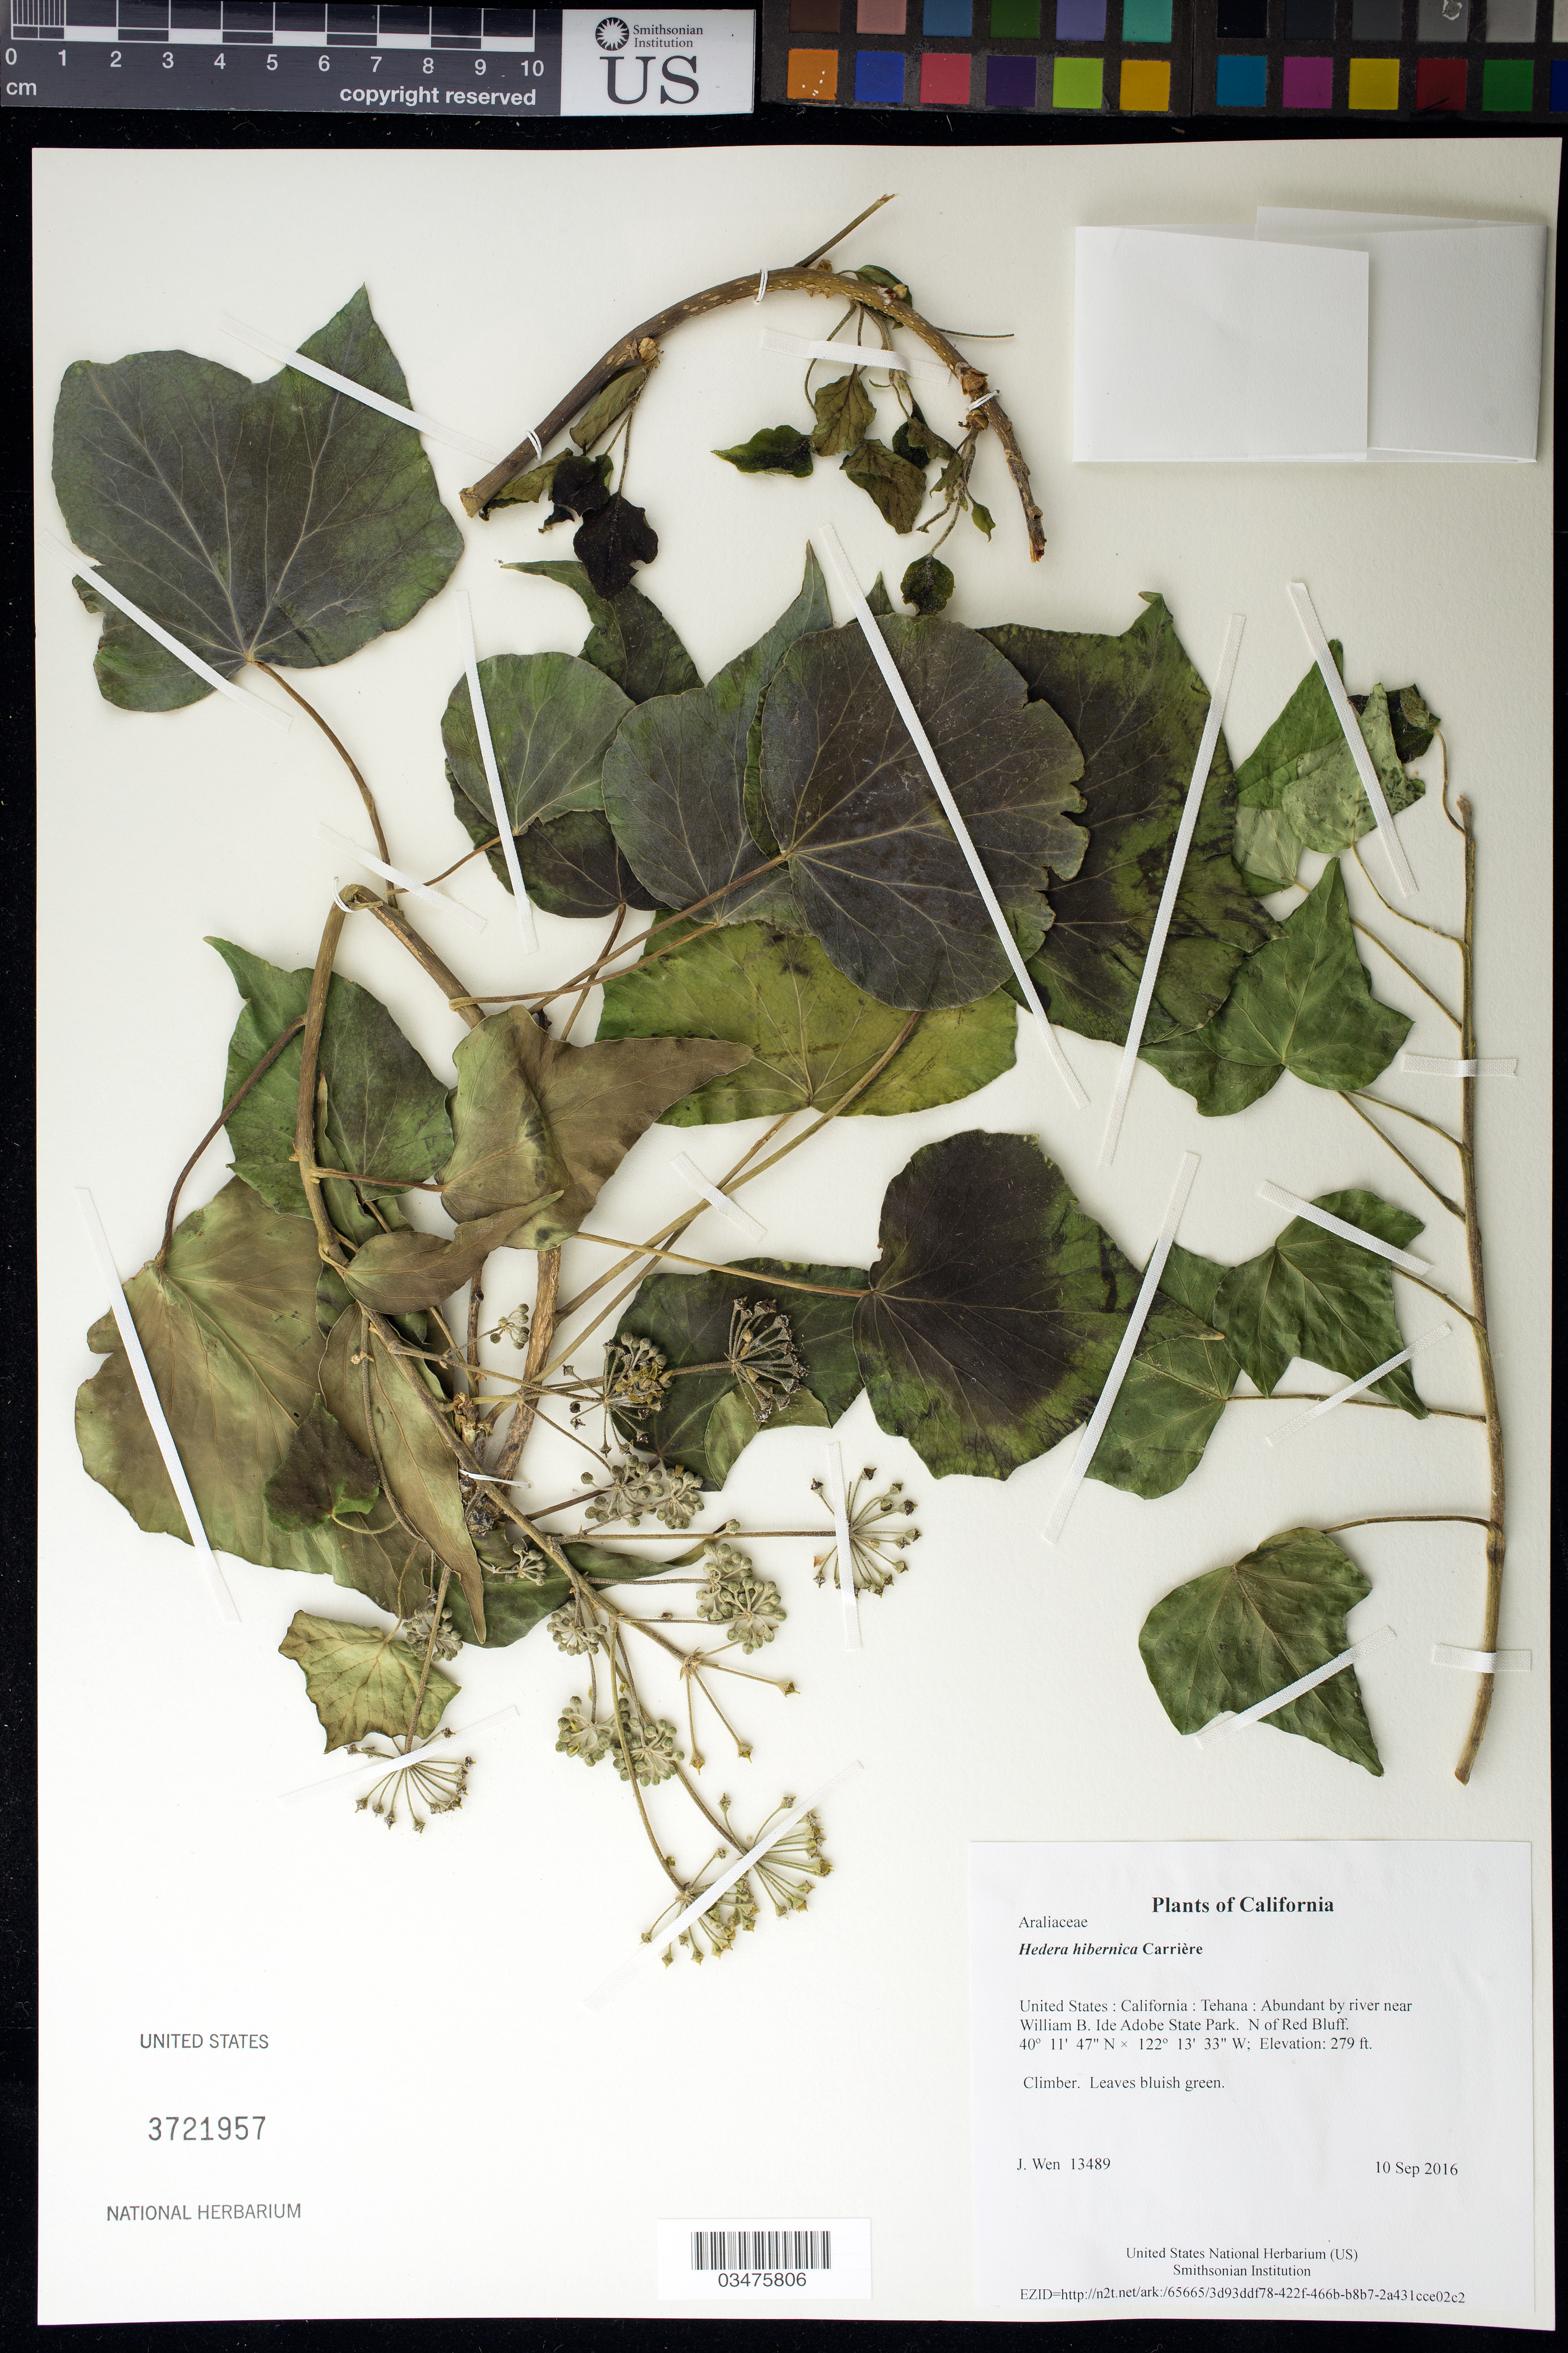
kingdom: Plantae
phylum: Tracheophyta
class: Magnoliopsida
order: Apiales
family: Araliaceae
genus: Hedera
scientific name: Hedera hibernica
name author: (G. Kirchn.) Bean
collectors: J. Wen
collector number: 13489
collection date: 2016-09-10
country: United States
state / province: California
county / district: Tehana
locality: Abundant by river near William B. Ide Adobe State Park. N of Red Bluff.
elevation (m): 85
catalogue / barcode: US 3721957